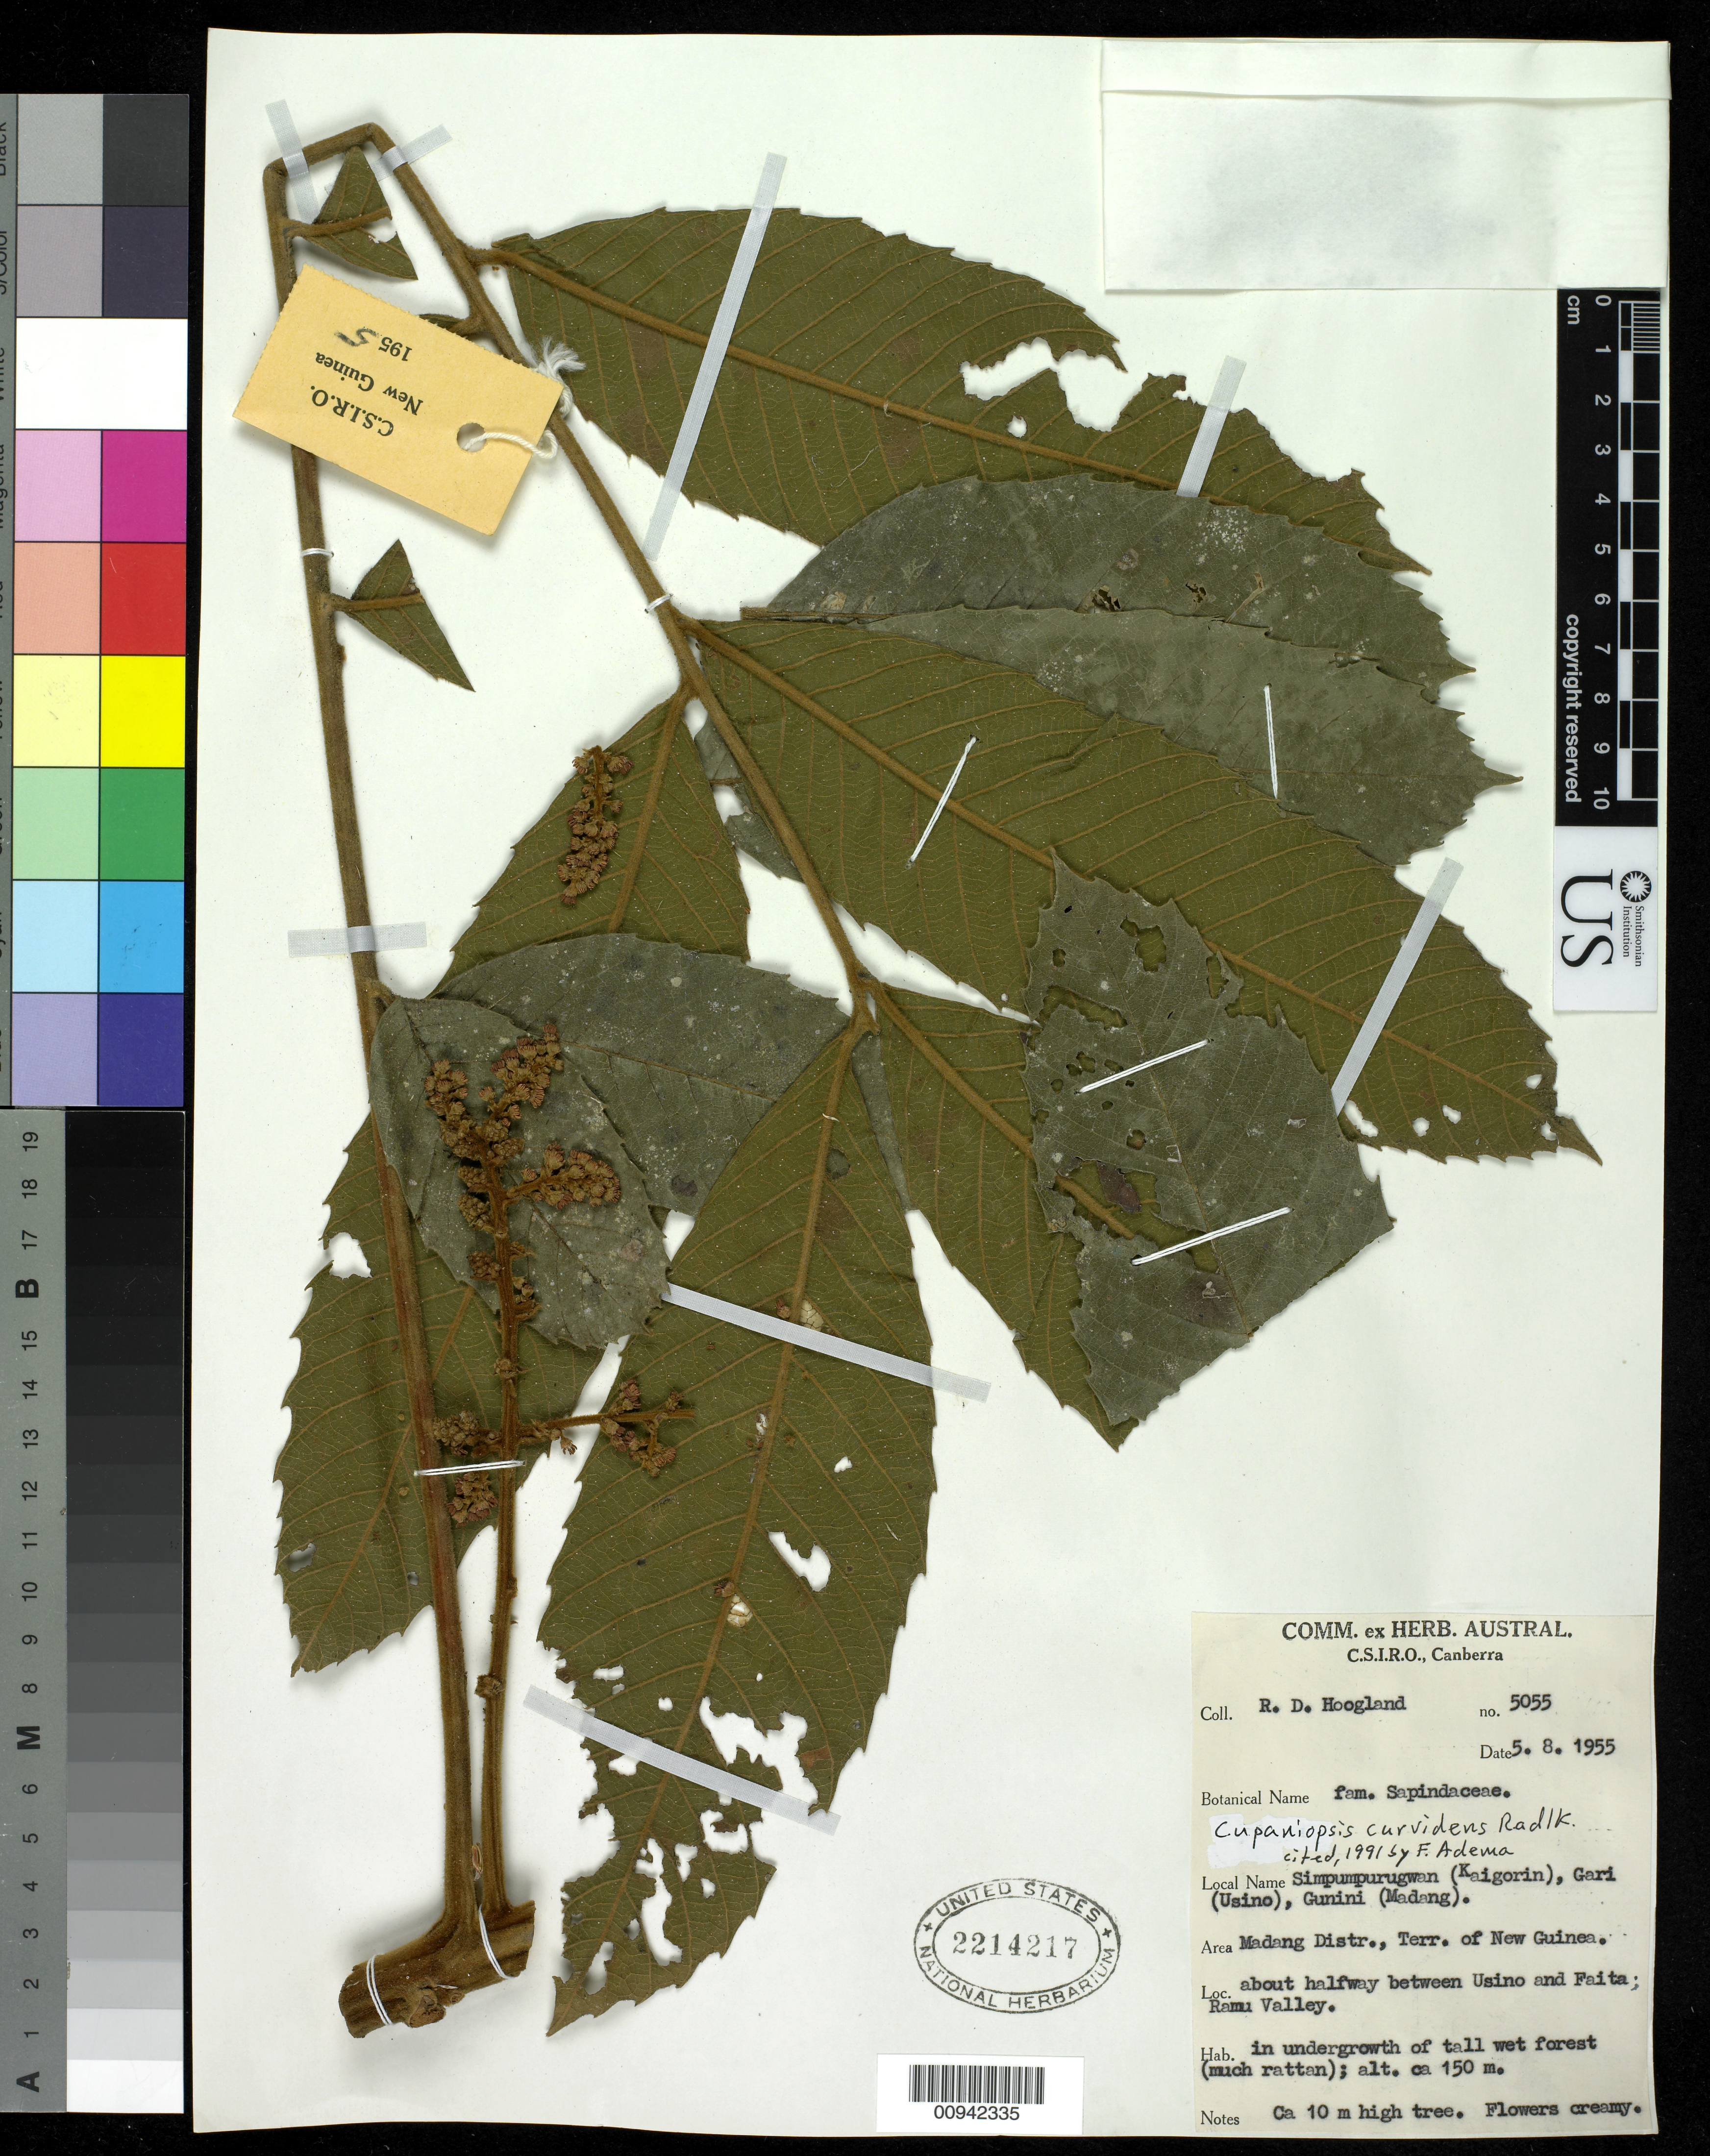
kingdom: Plantae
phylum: Tracheophyta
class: Magnoliopsida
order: Sapindales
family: Sapindaceae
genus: Cupaniopsis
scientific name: Cupaniopsis curvidens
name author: Radlk.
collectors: R. D. Hoogland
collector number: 5055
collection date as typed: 08 May 1955 or 05 Aug 1955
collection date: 1955-05-08 or 1955-08-05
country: Papua New Guinea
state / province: Madang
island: New Guinea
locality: Madang Distr. about halfway between Usino and Faita; Ramu Valley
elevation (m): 150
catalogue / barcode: US 2214217